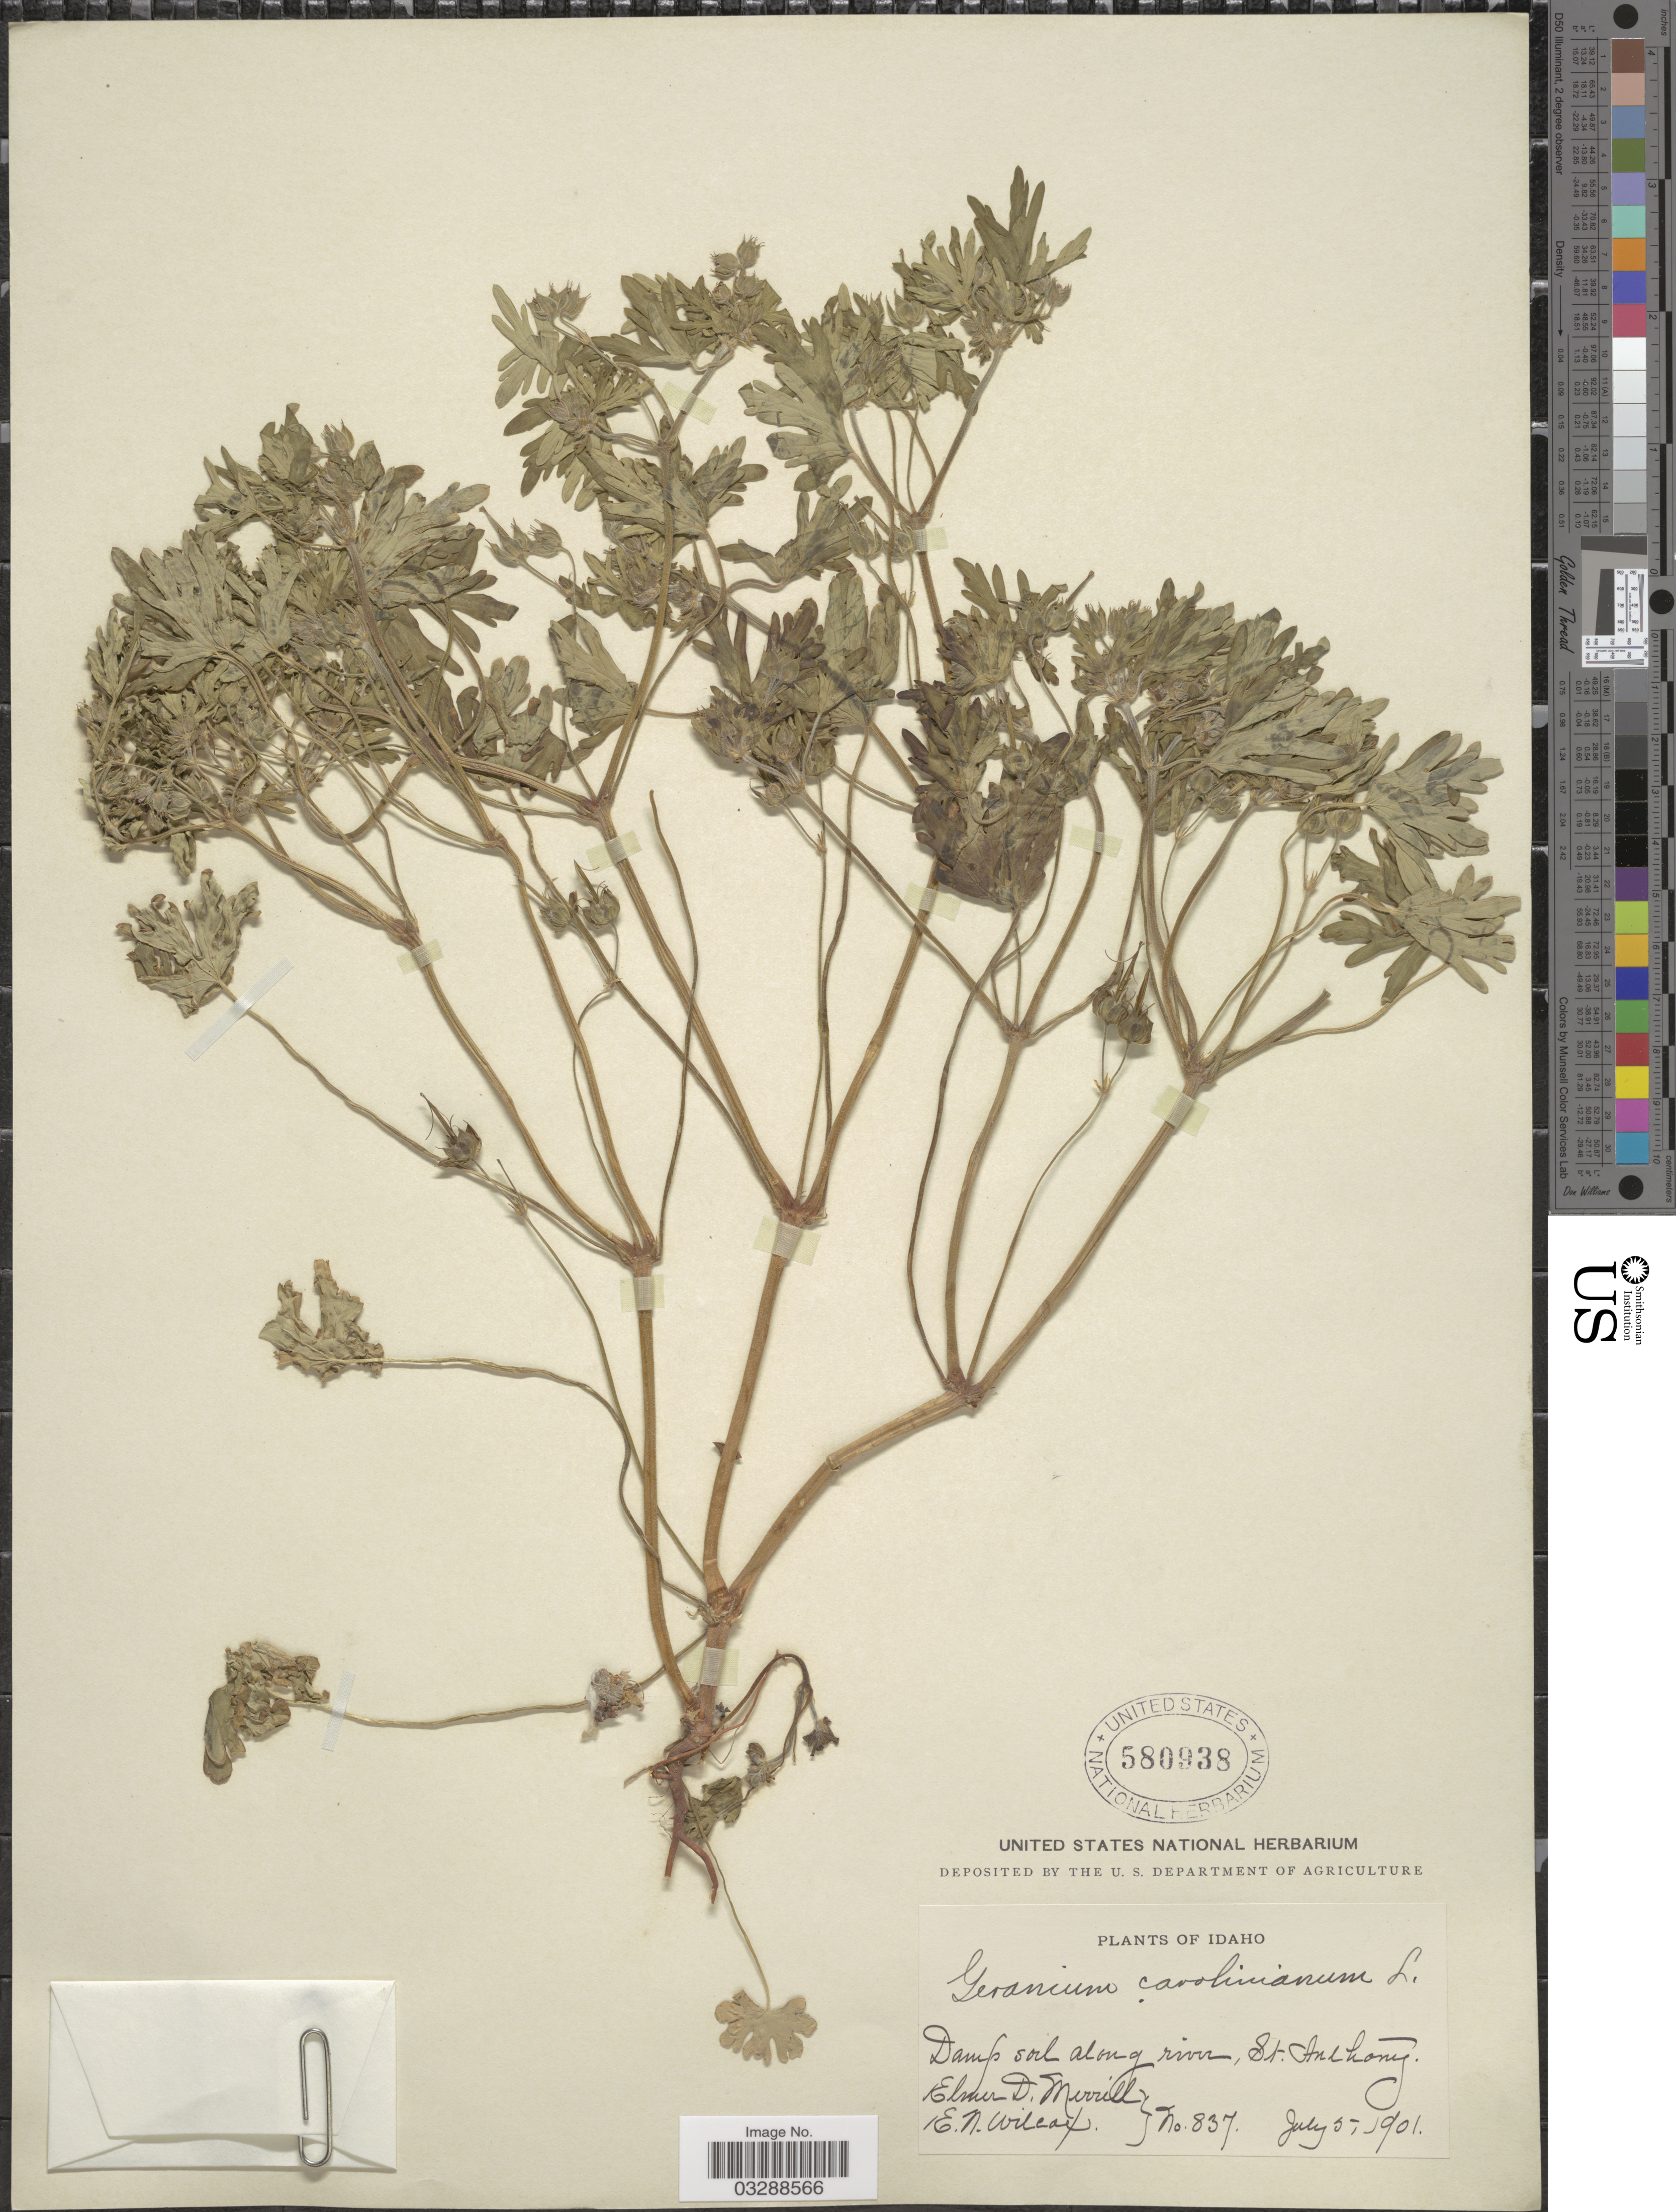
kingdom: Plantae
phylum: Tracheophyta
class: Magnoliopsida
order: Geraniales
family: Geraniaceae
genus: Geranium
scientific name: Geranium carolinianum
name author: L.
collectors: E. D. Merrill & E. Wilcox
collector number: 837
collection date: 1901-07-05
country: United States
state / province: Idaho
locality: Damp soil along river, St. Anthony.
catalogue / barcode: US 580938